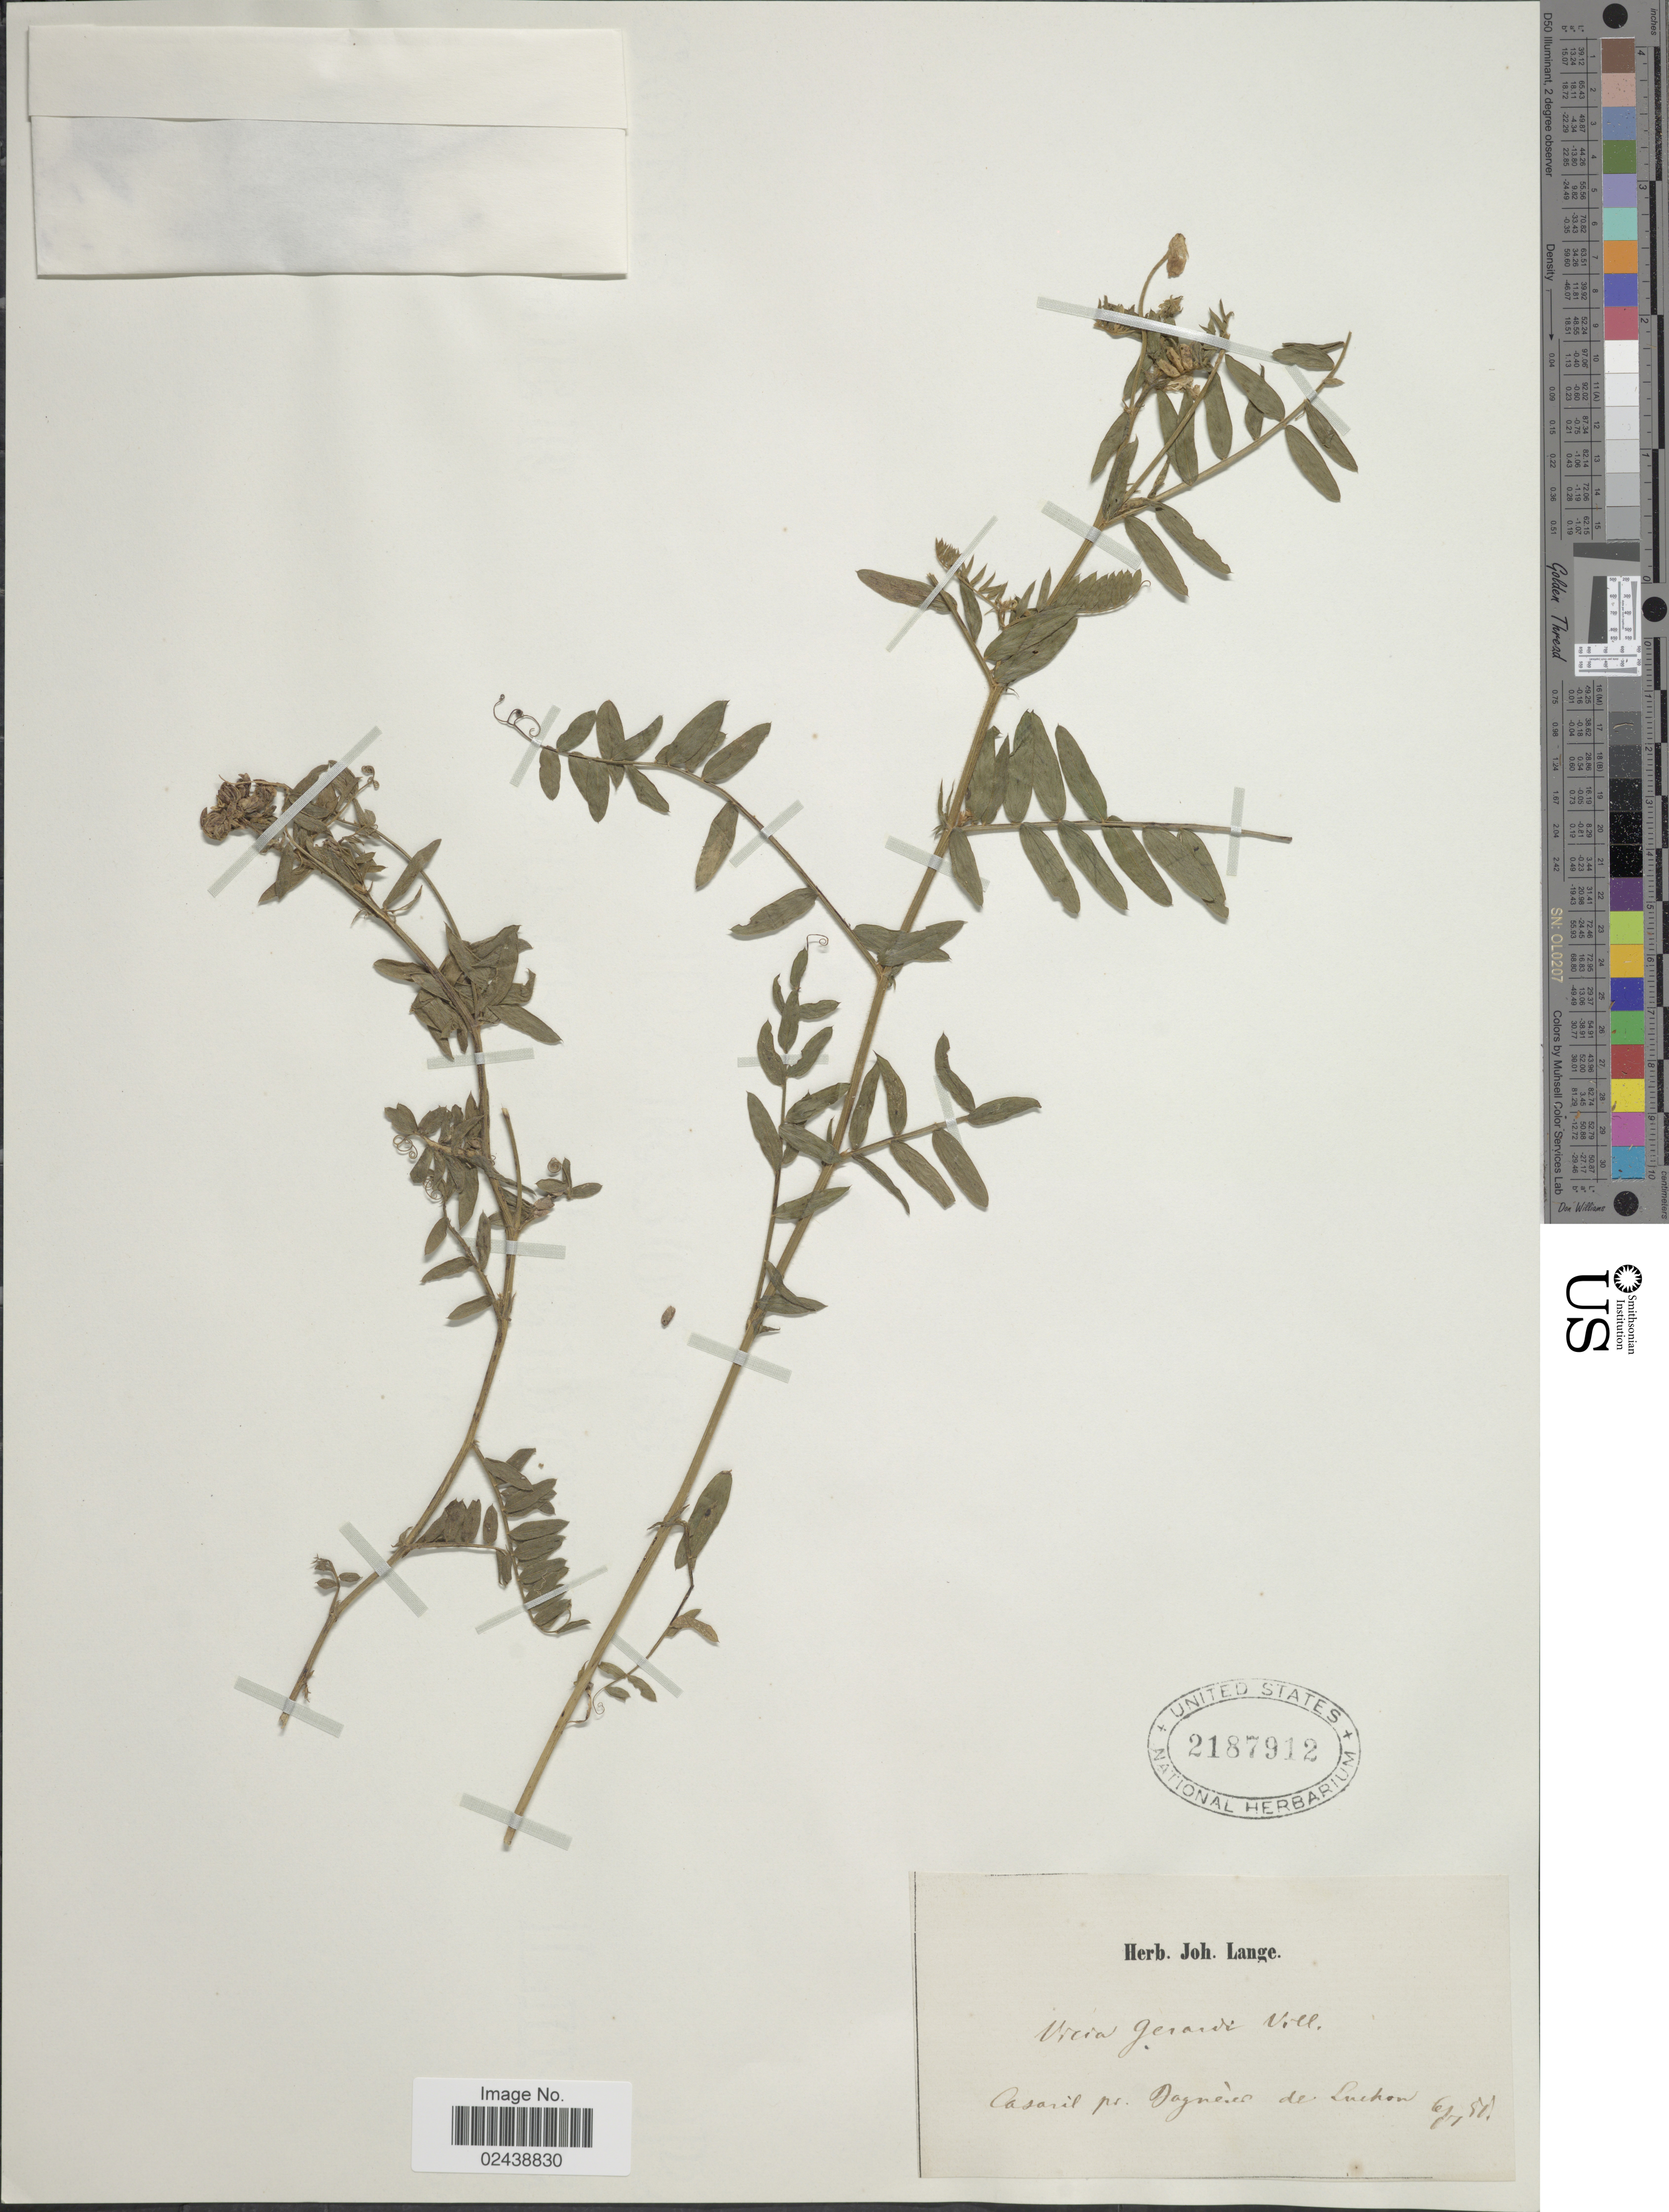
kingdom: Plantae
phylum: Tracheophyta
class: Magnoliopsida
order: Fabales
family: Fabaceae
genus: Vicia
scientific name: Vicia gerardi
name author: Vill.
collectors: ex herb. Joh. Lange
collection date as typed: Transcribed d/m/y: /6/50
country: France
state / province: Occitanie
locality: Casail pr. Bagnères-de-Luchon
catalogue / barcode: US 2187912